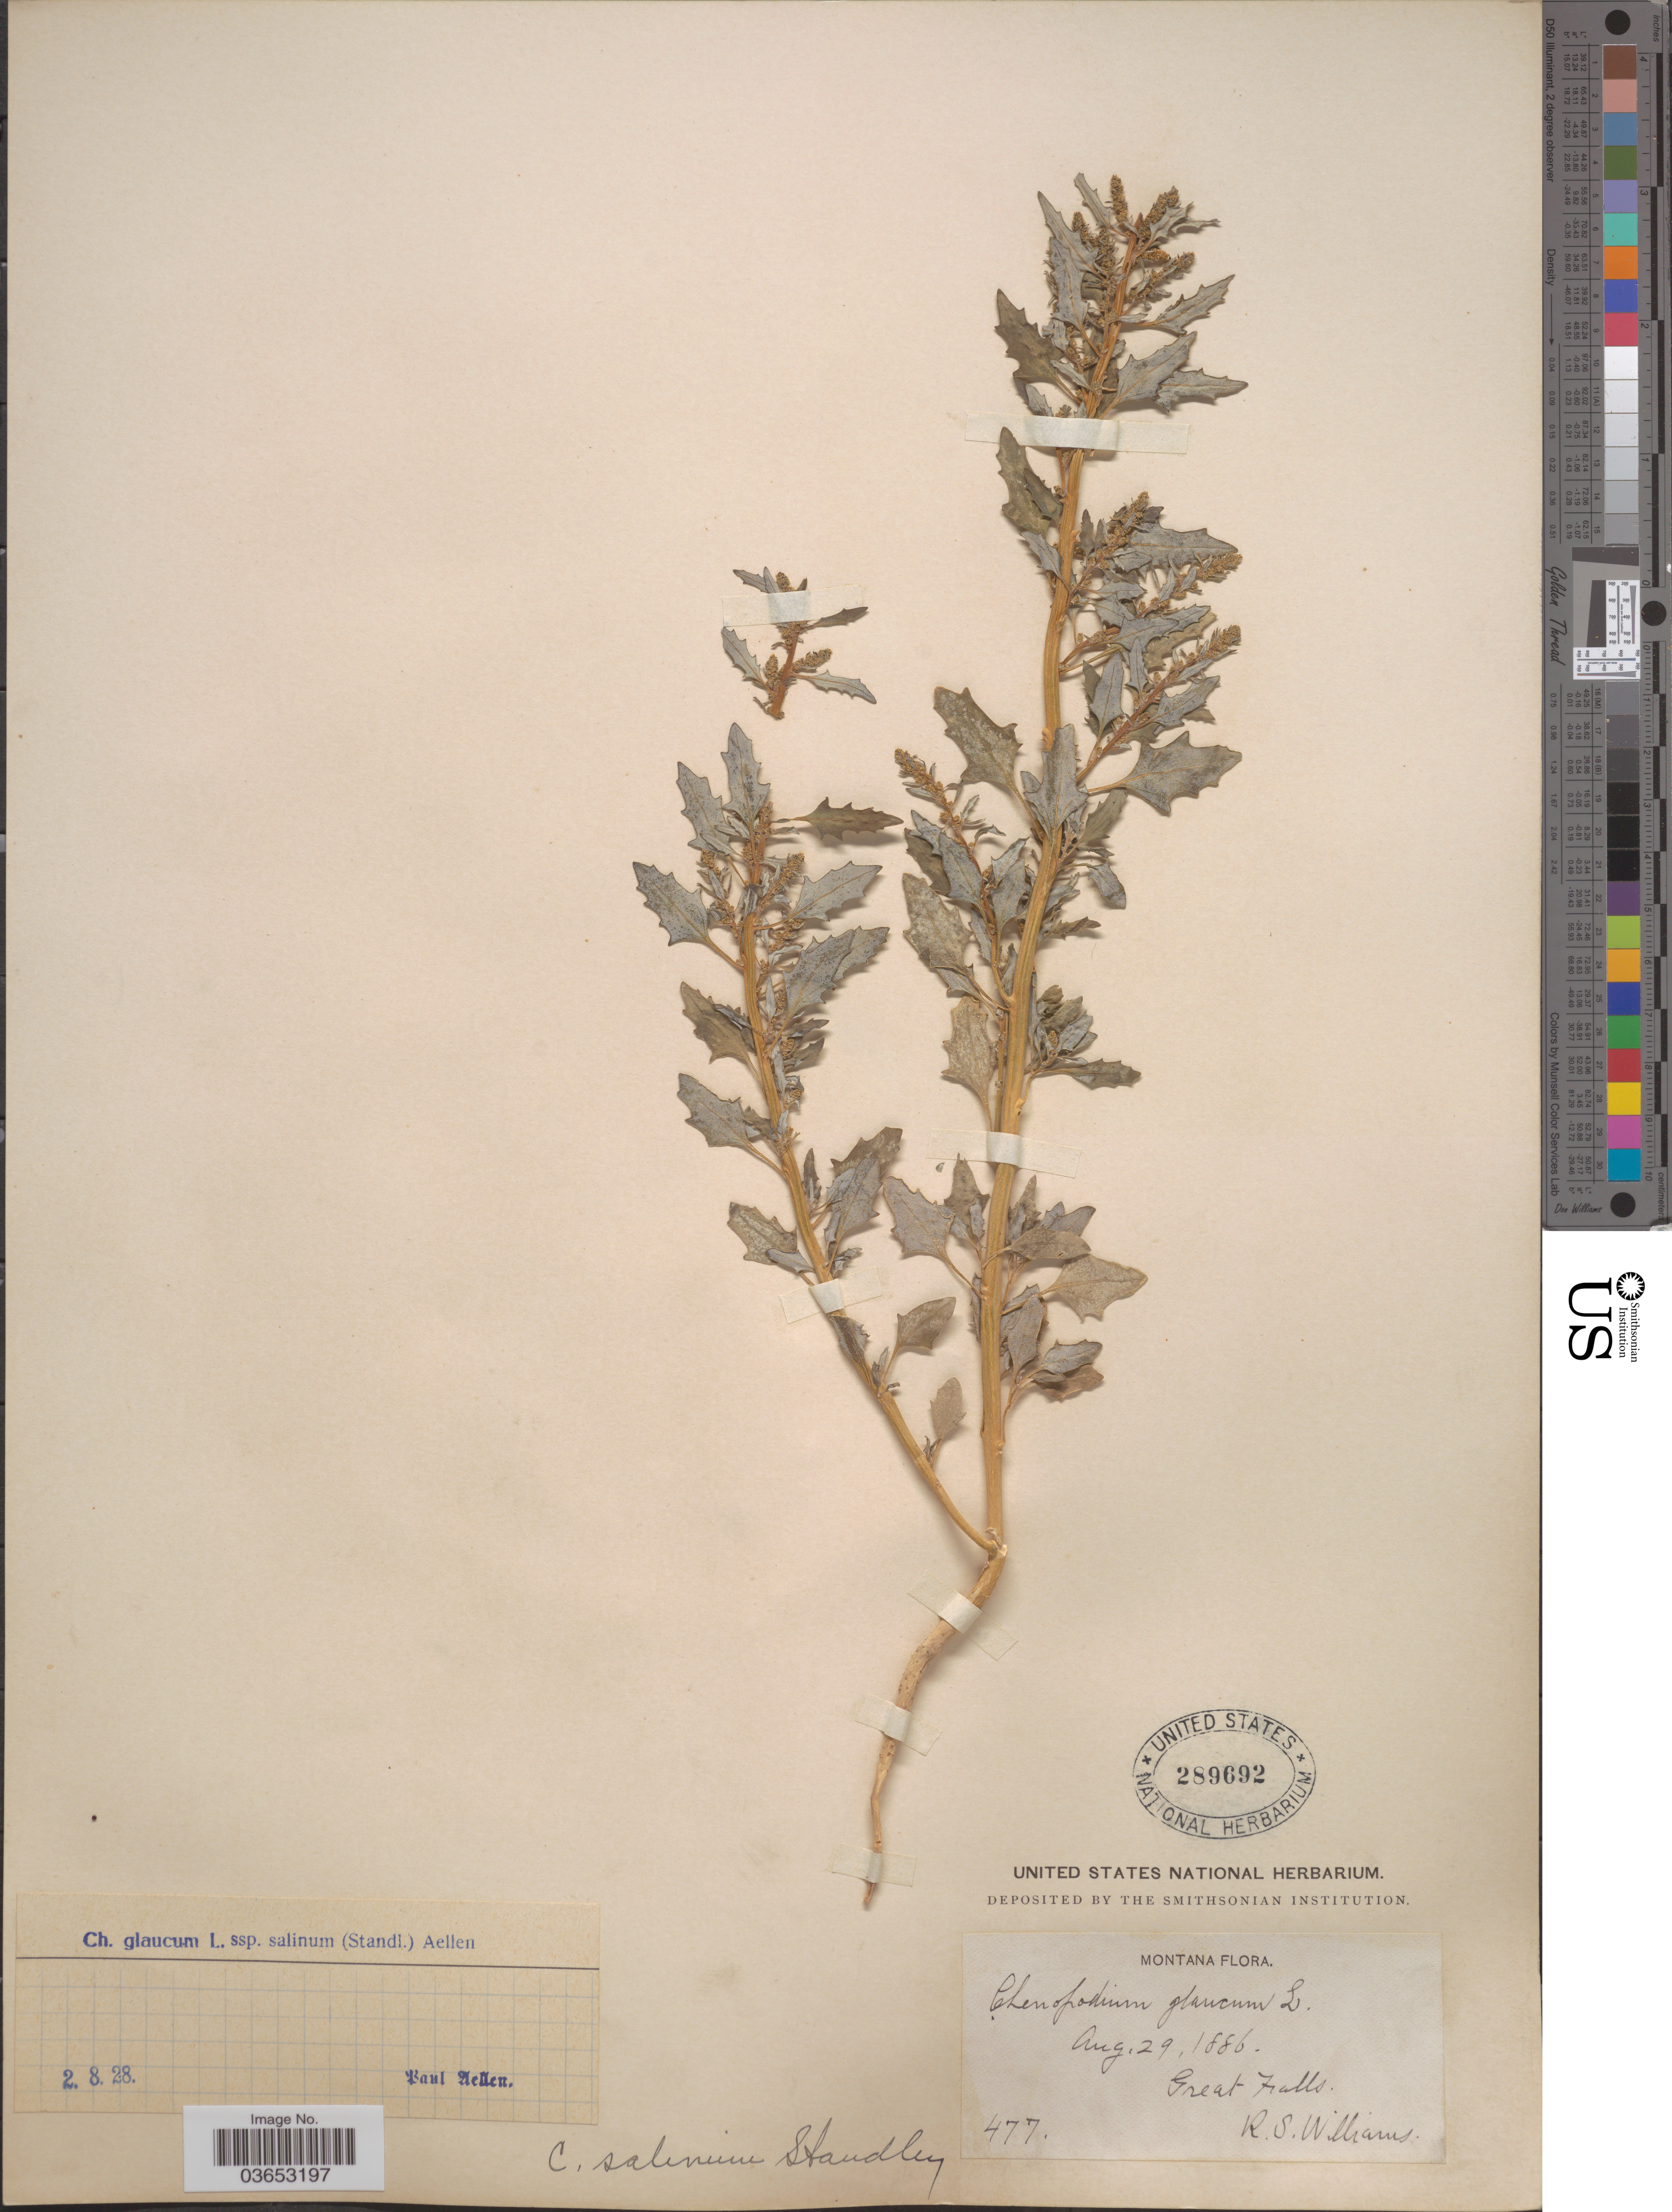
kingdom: Plantae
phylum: Tracheophyta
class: Magnoliopsida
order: Caryophyllales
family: Amaranthaceae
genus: Chenopodium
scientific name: Chenopodium glaucum subsp. salinum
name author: (Aellen) Aellen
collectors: R. S. Williams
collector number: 477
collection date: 1886-08-29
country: United States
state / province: Montana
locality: Great Falls.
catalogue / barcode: US 289692